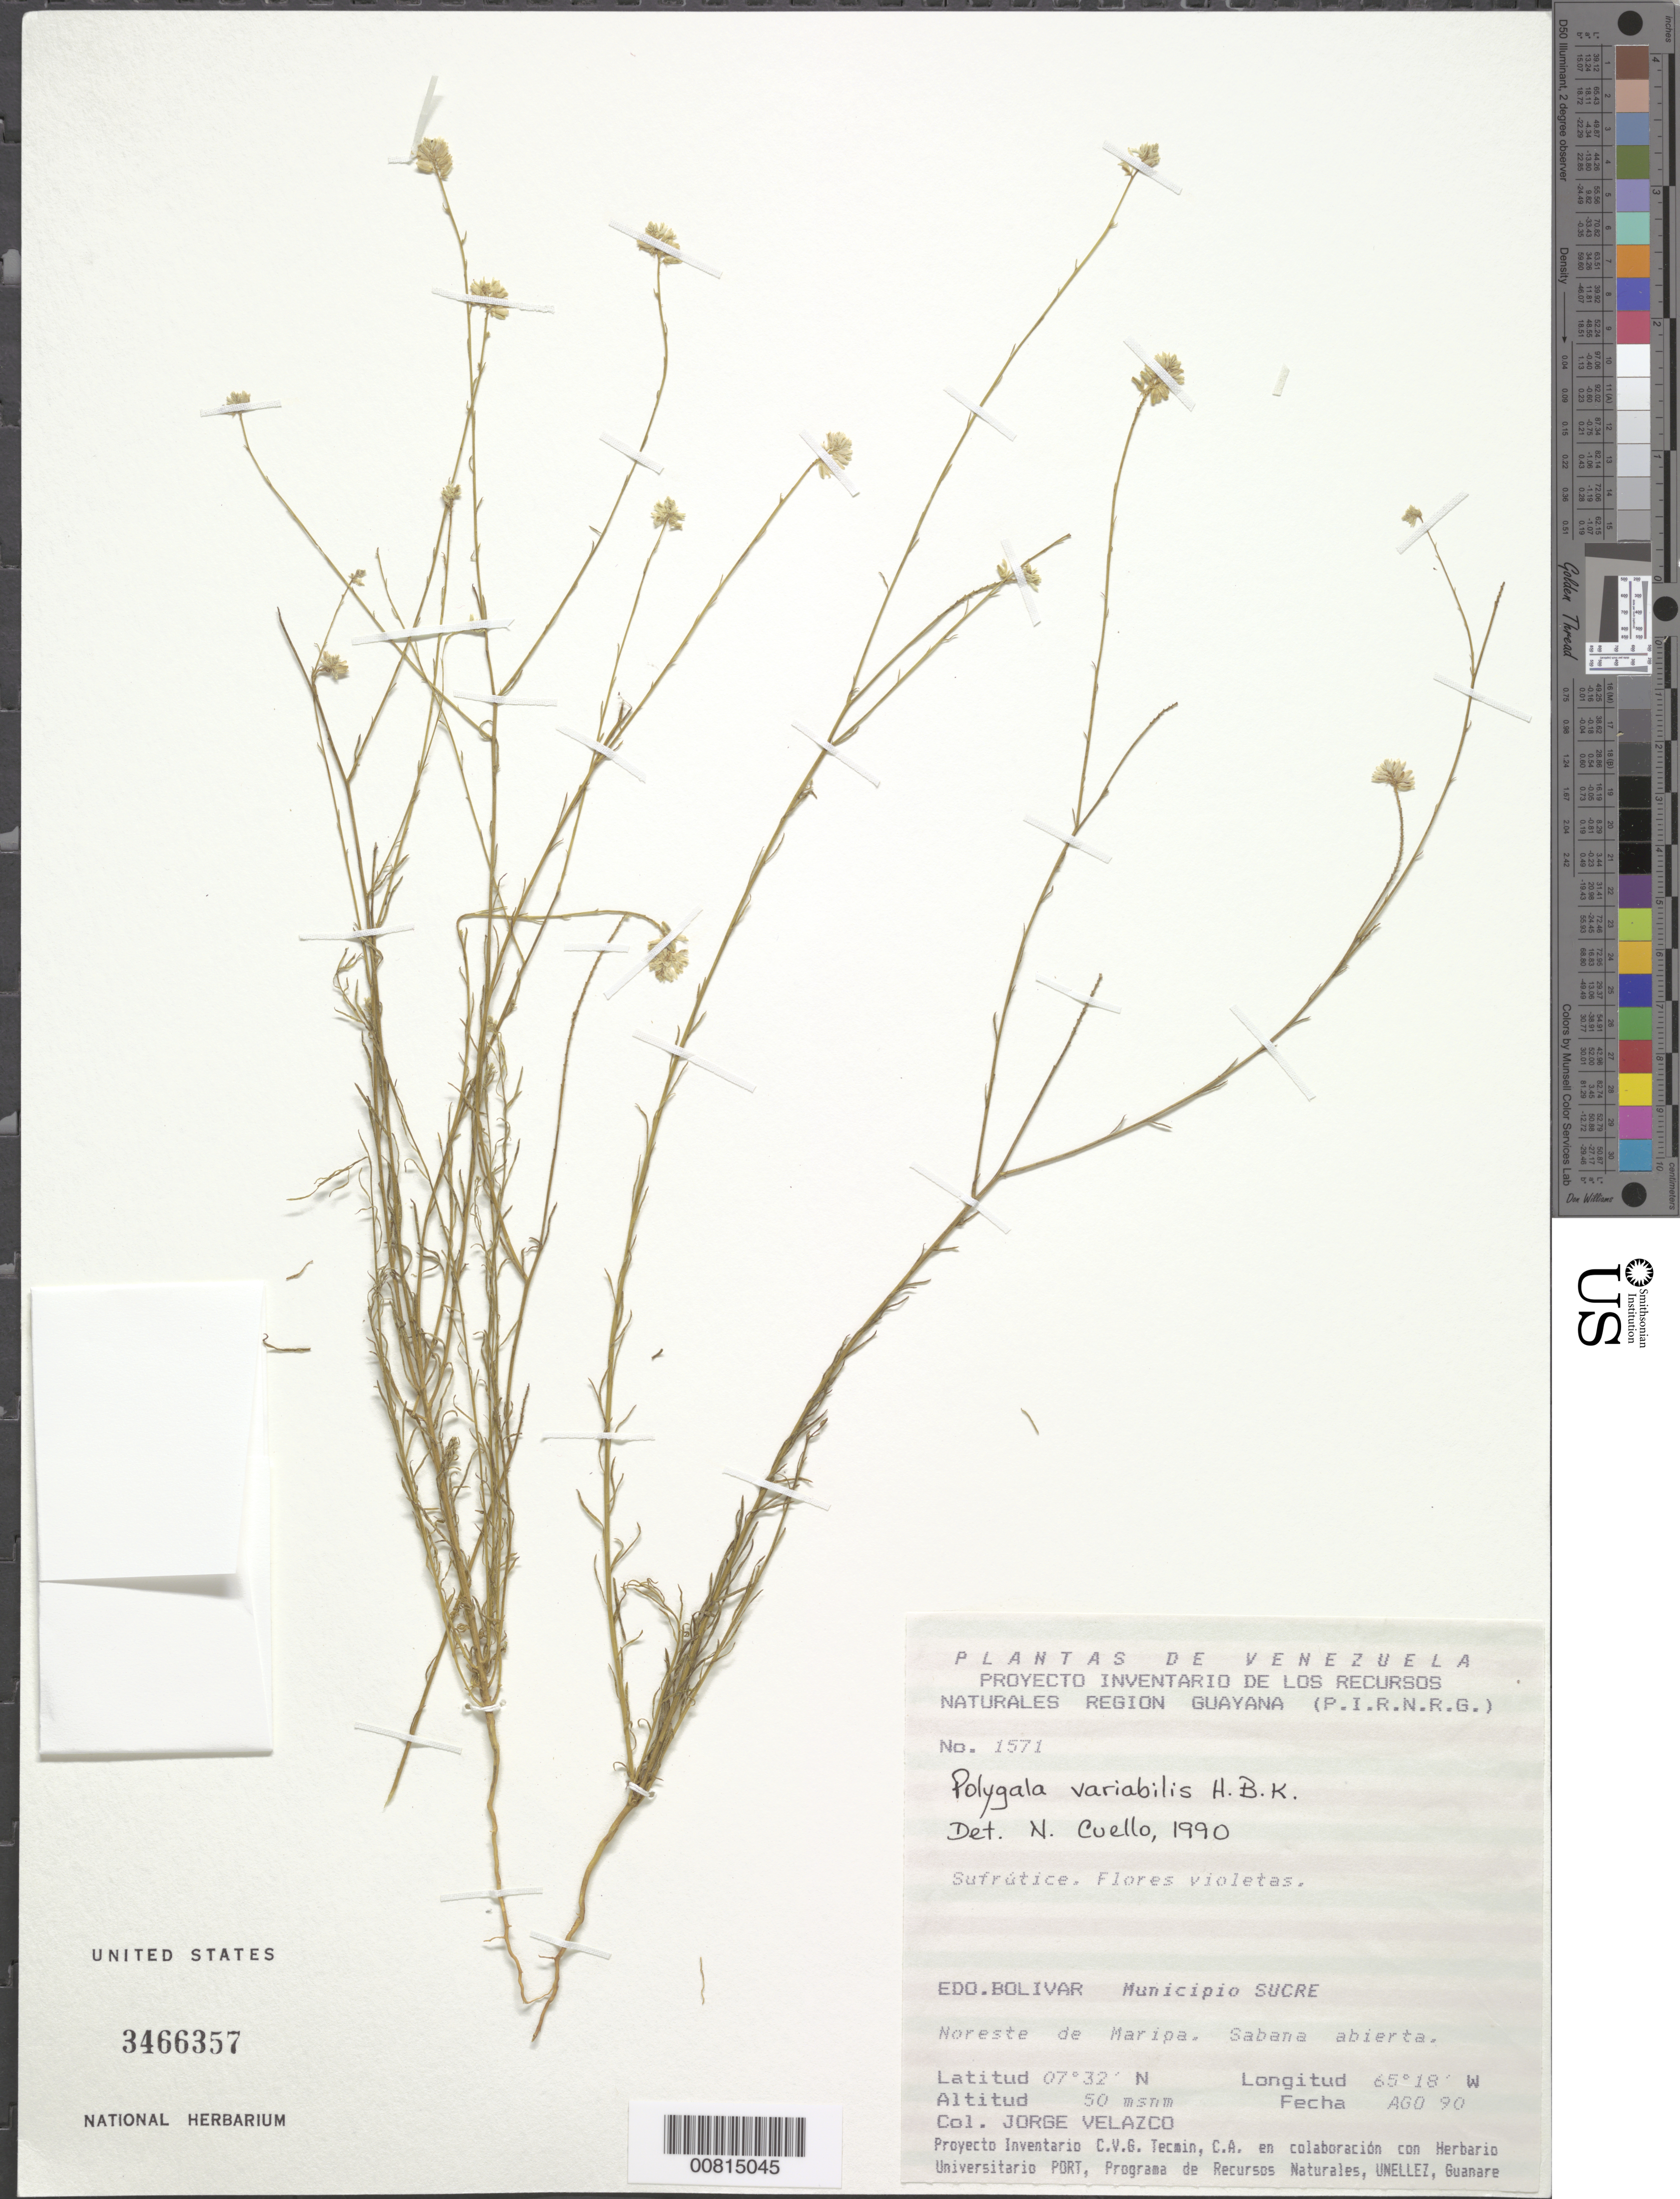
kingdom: Plantae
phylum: Tracheophyta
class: Magnoliopsida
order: Fabales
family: Polygalaceae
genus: Polygala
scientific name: Polygala variabilis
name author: Kunth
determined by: Cuello, Nidia L.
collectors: J. Velazco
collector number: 1571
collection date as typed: Aug-90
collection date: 1990-08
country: Venezuela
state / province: Bolívar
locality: Mun. Sucre, NE de Maripa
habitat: Sabana abierta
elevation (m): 50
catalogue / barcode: US 3466357